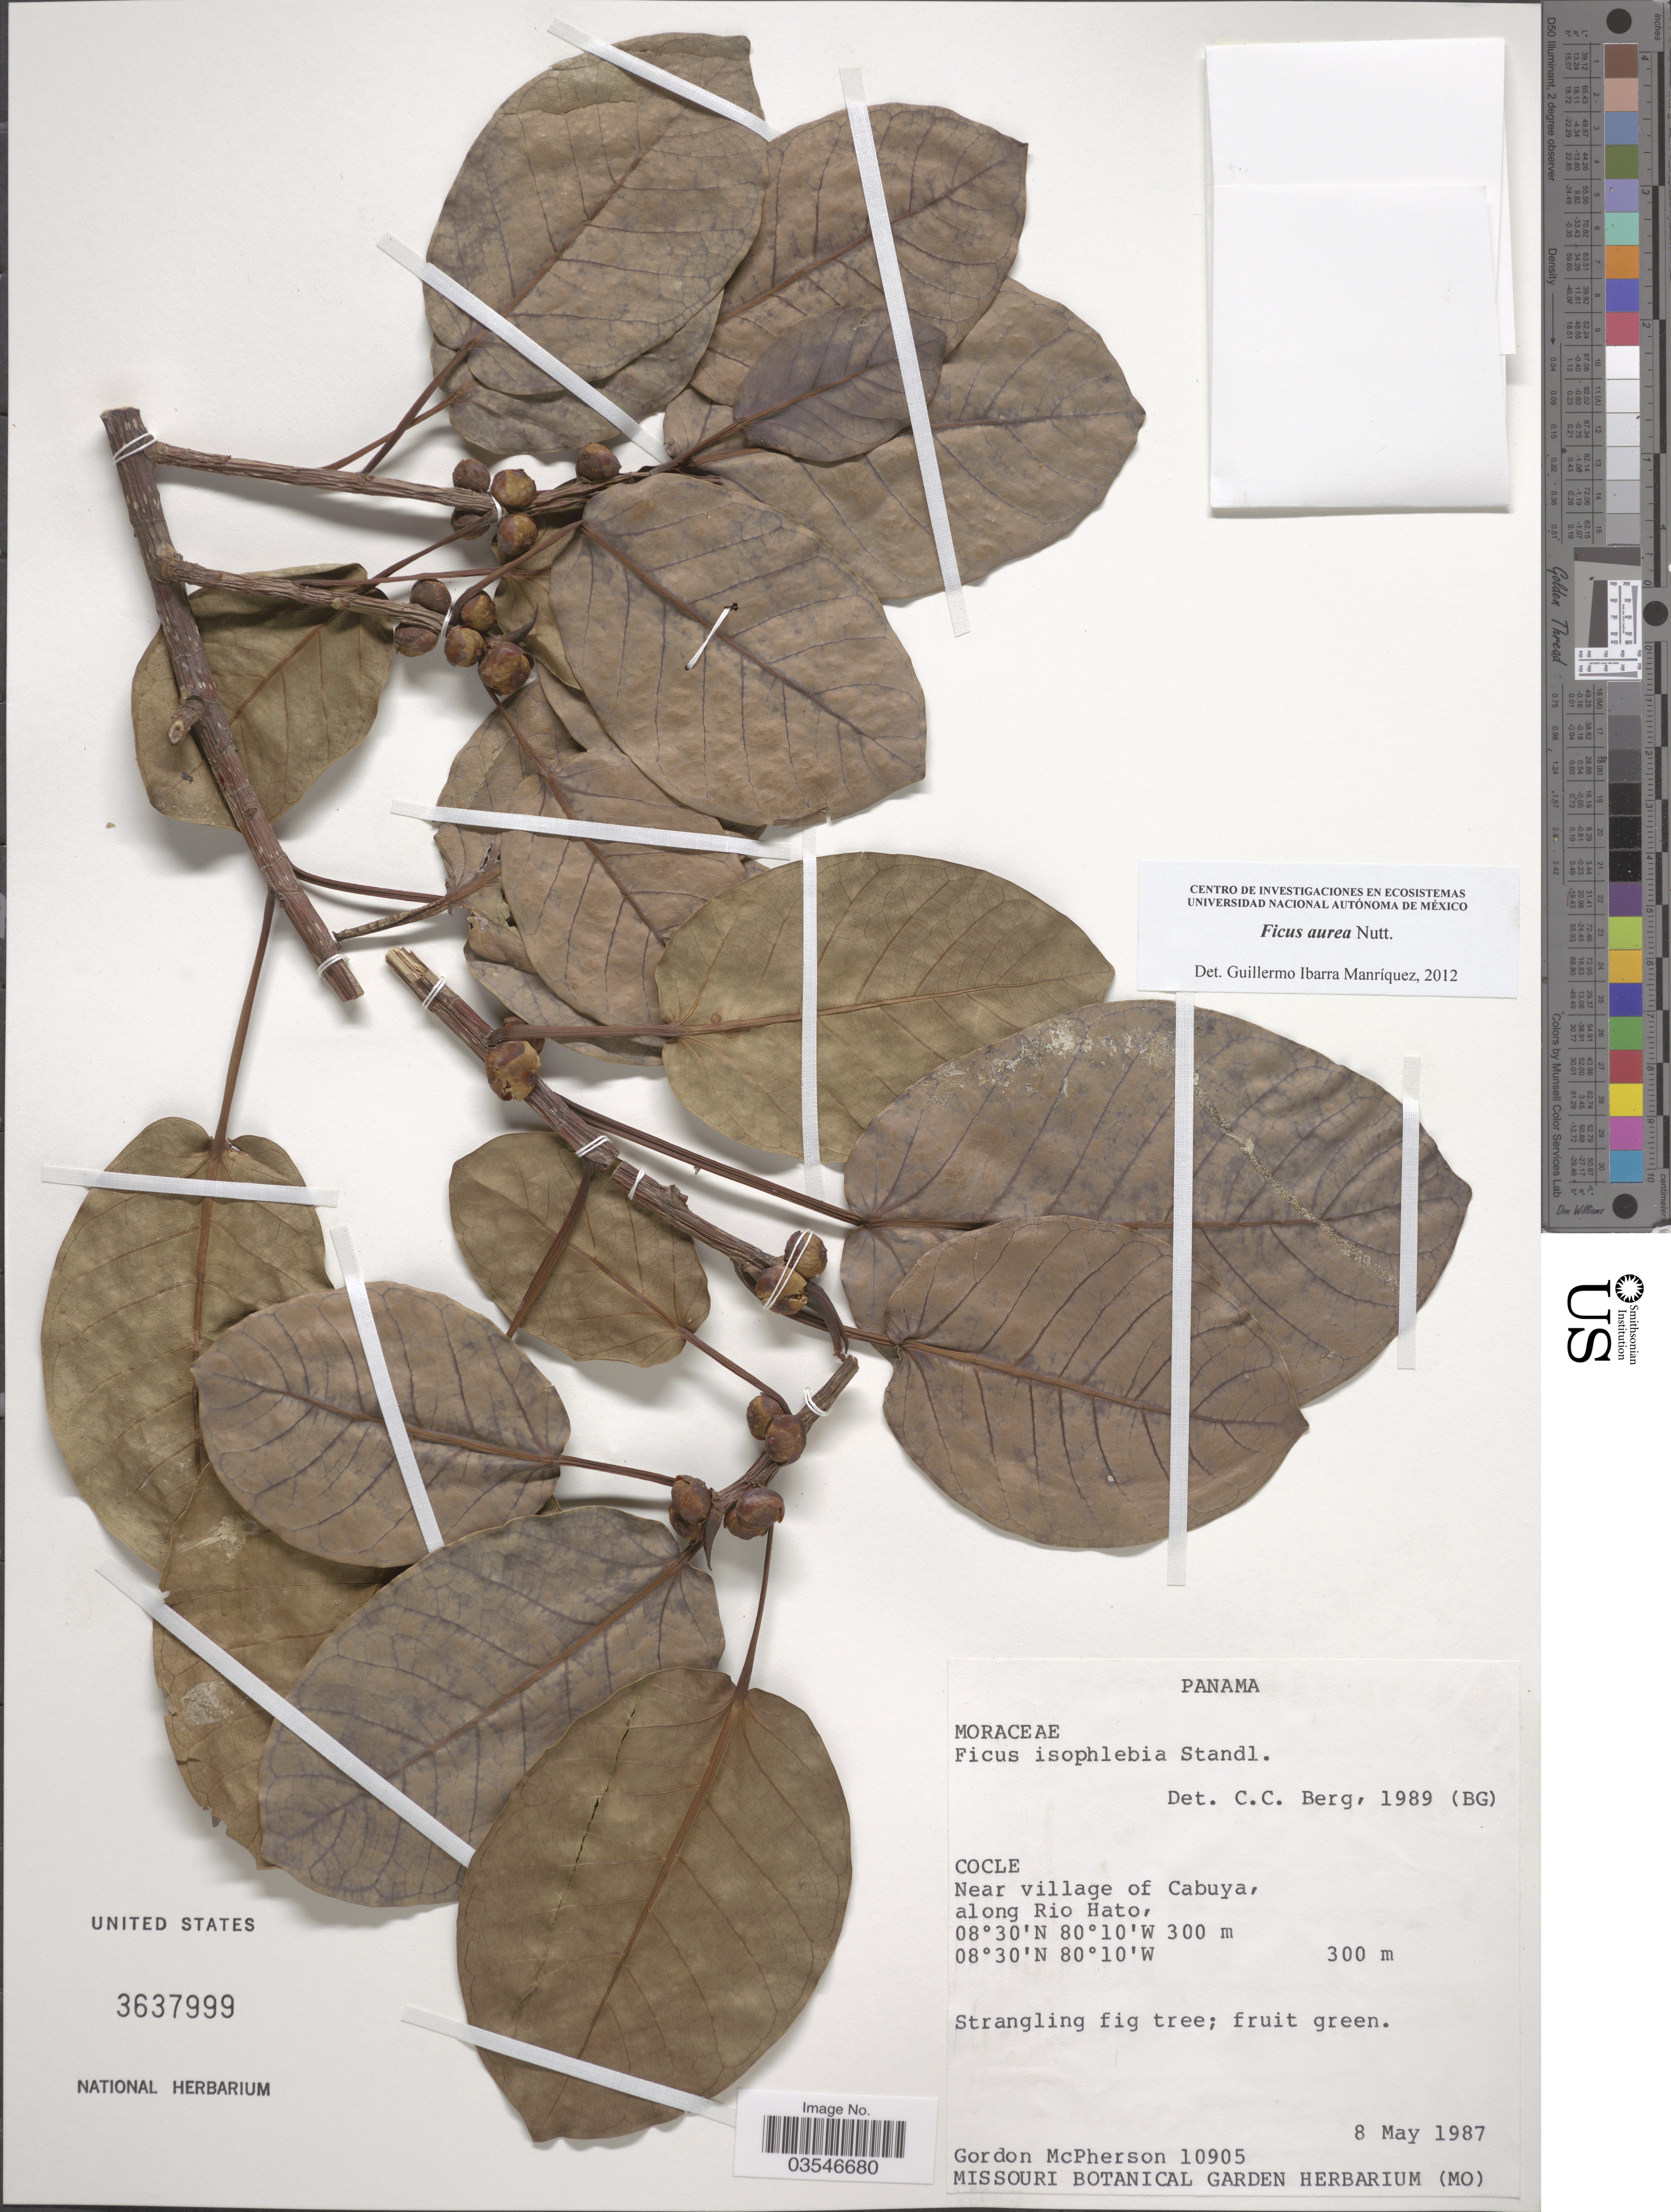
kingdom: Plantae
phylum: Tracheophyta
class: Magnoliopsida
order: Rosales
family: Moraceae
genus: Ficus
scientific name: Ficus aurea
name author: Nutt.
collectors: G. McPherson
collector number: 10905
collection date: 1987-05-08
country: Panama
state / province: Cocle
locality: Near village of Cabuya, along Rio Hato.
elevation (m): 300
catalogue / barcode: US 3637999